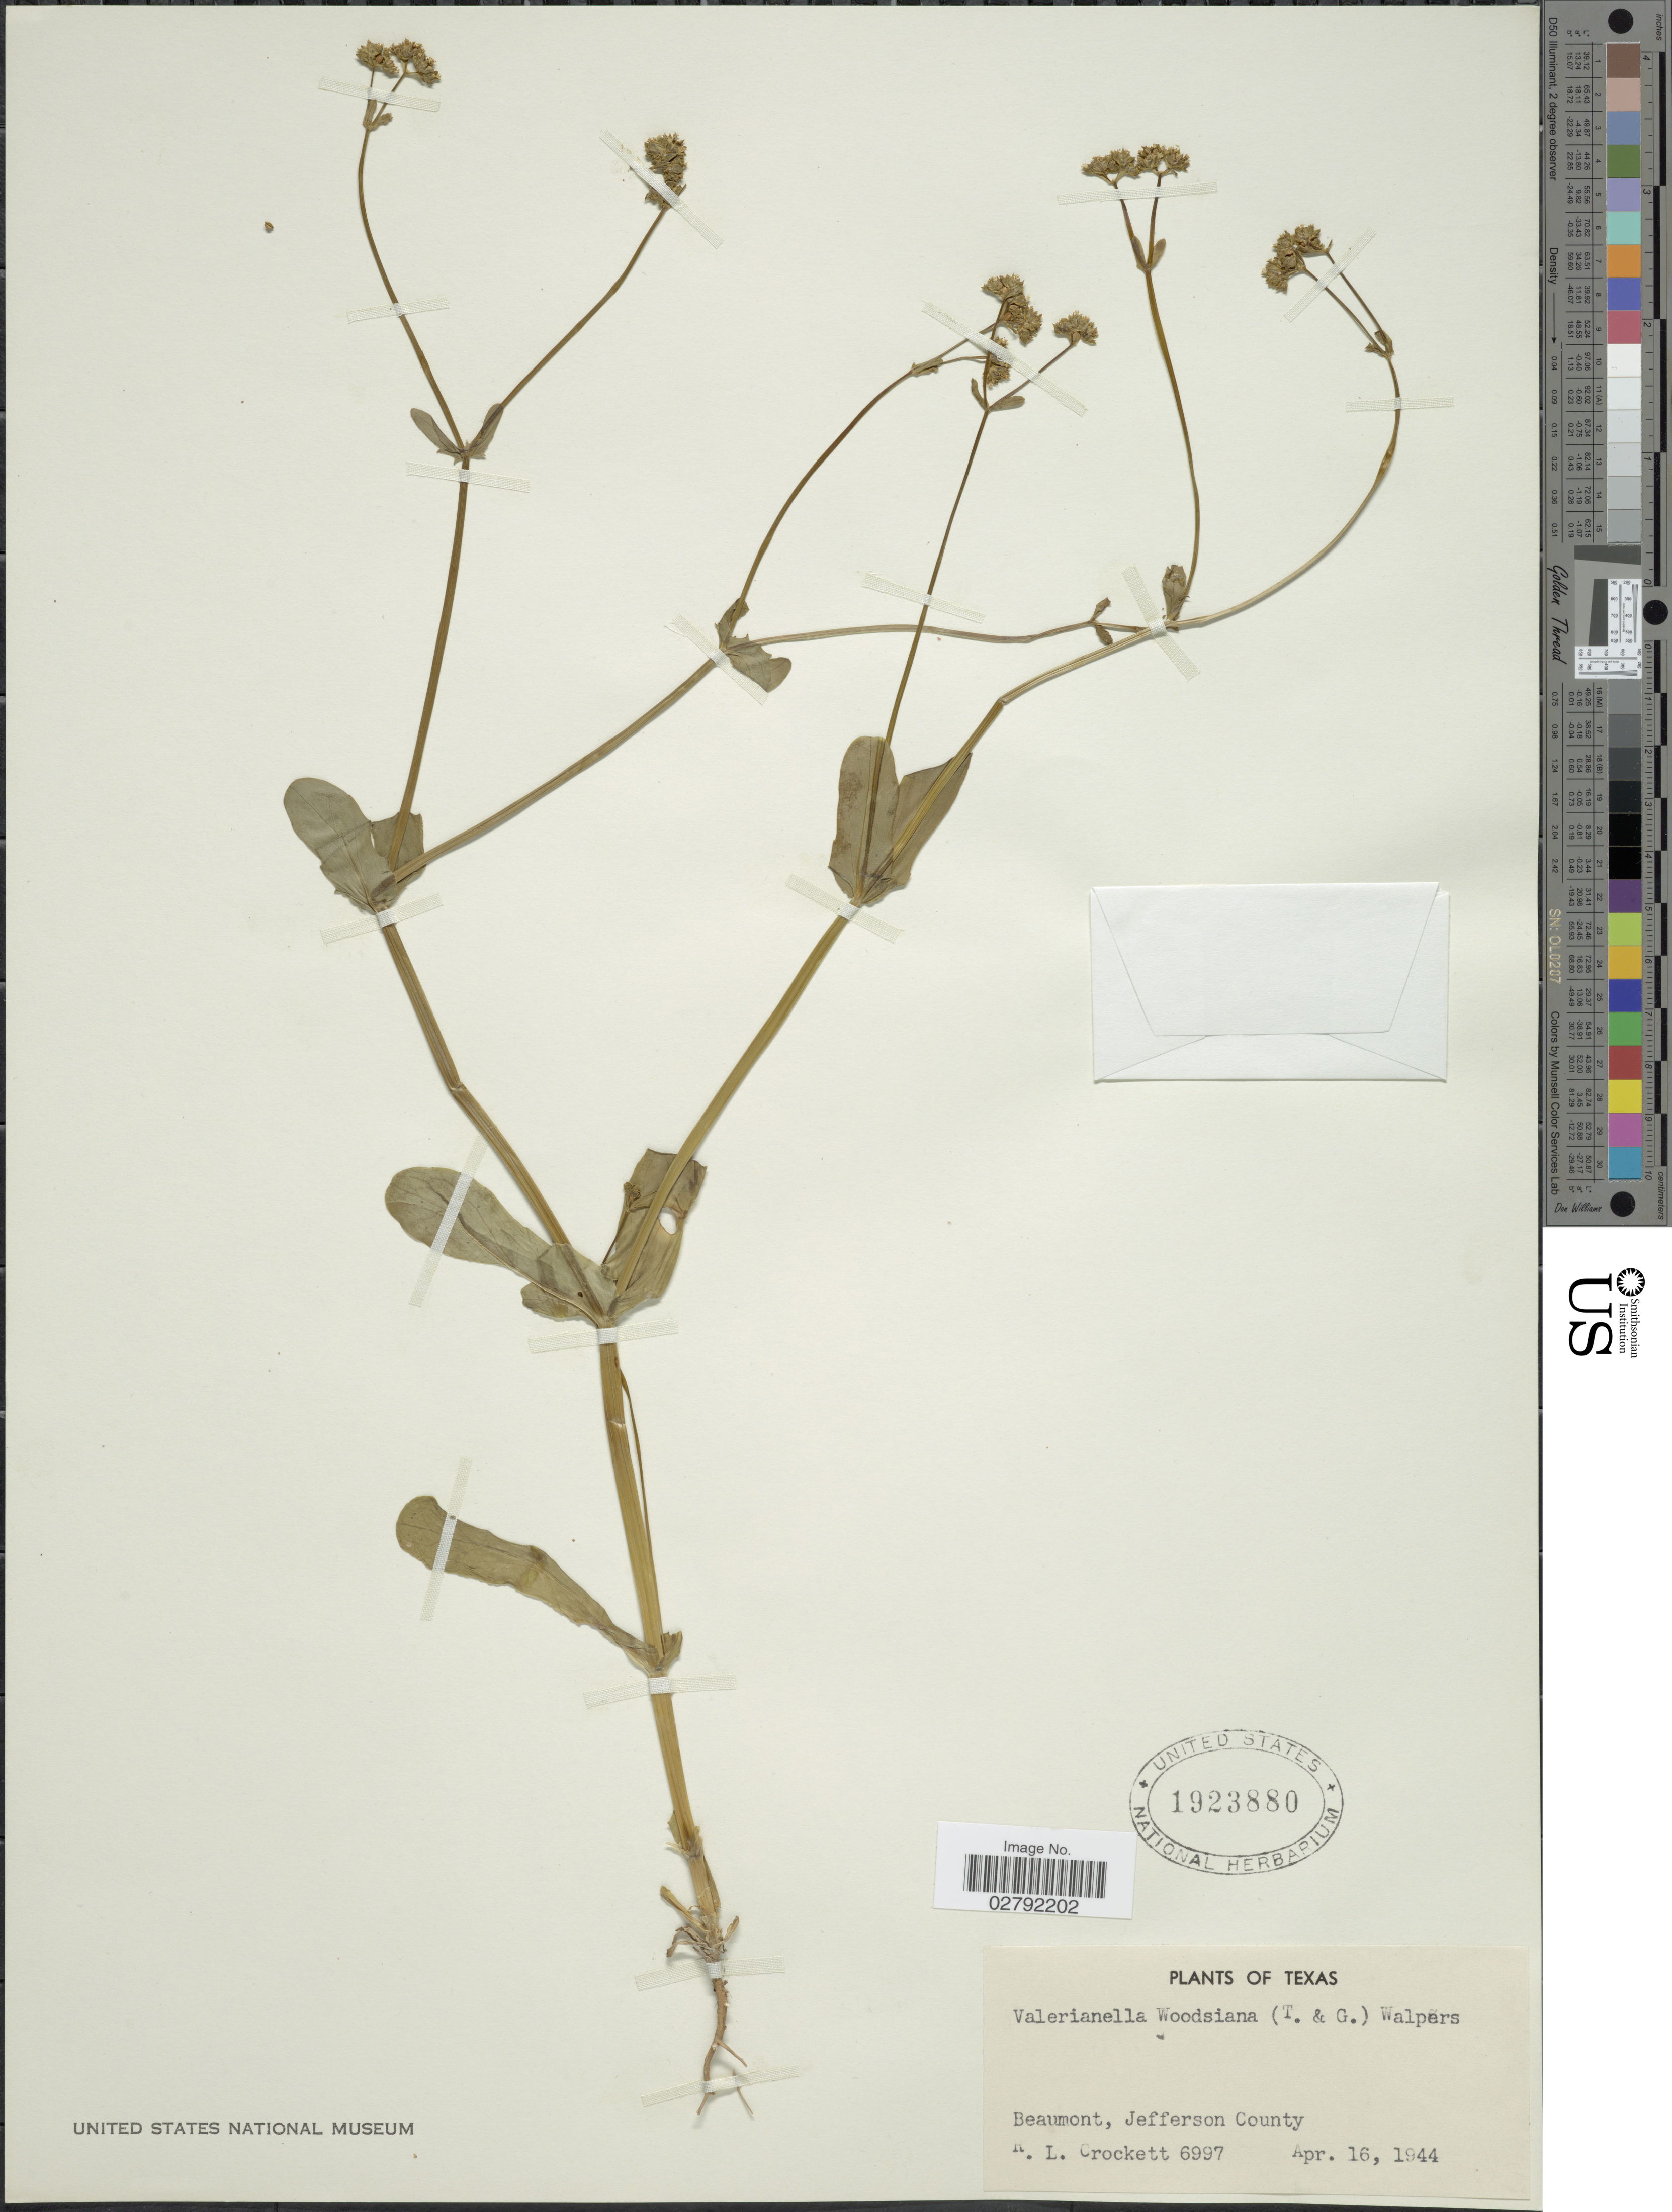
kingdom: Plantae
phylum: Tracheophyta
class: Magnoliopsida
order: Dipsacales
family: Caprifoliaceae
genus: Valerianella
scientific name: Valerianella woodsiana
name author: Walf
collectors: R. Crockett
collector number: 6997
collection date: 1944-04-16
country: United States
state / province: Texas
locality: Beaumont, Jefferson County.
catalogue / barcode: US 1923880